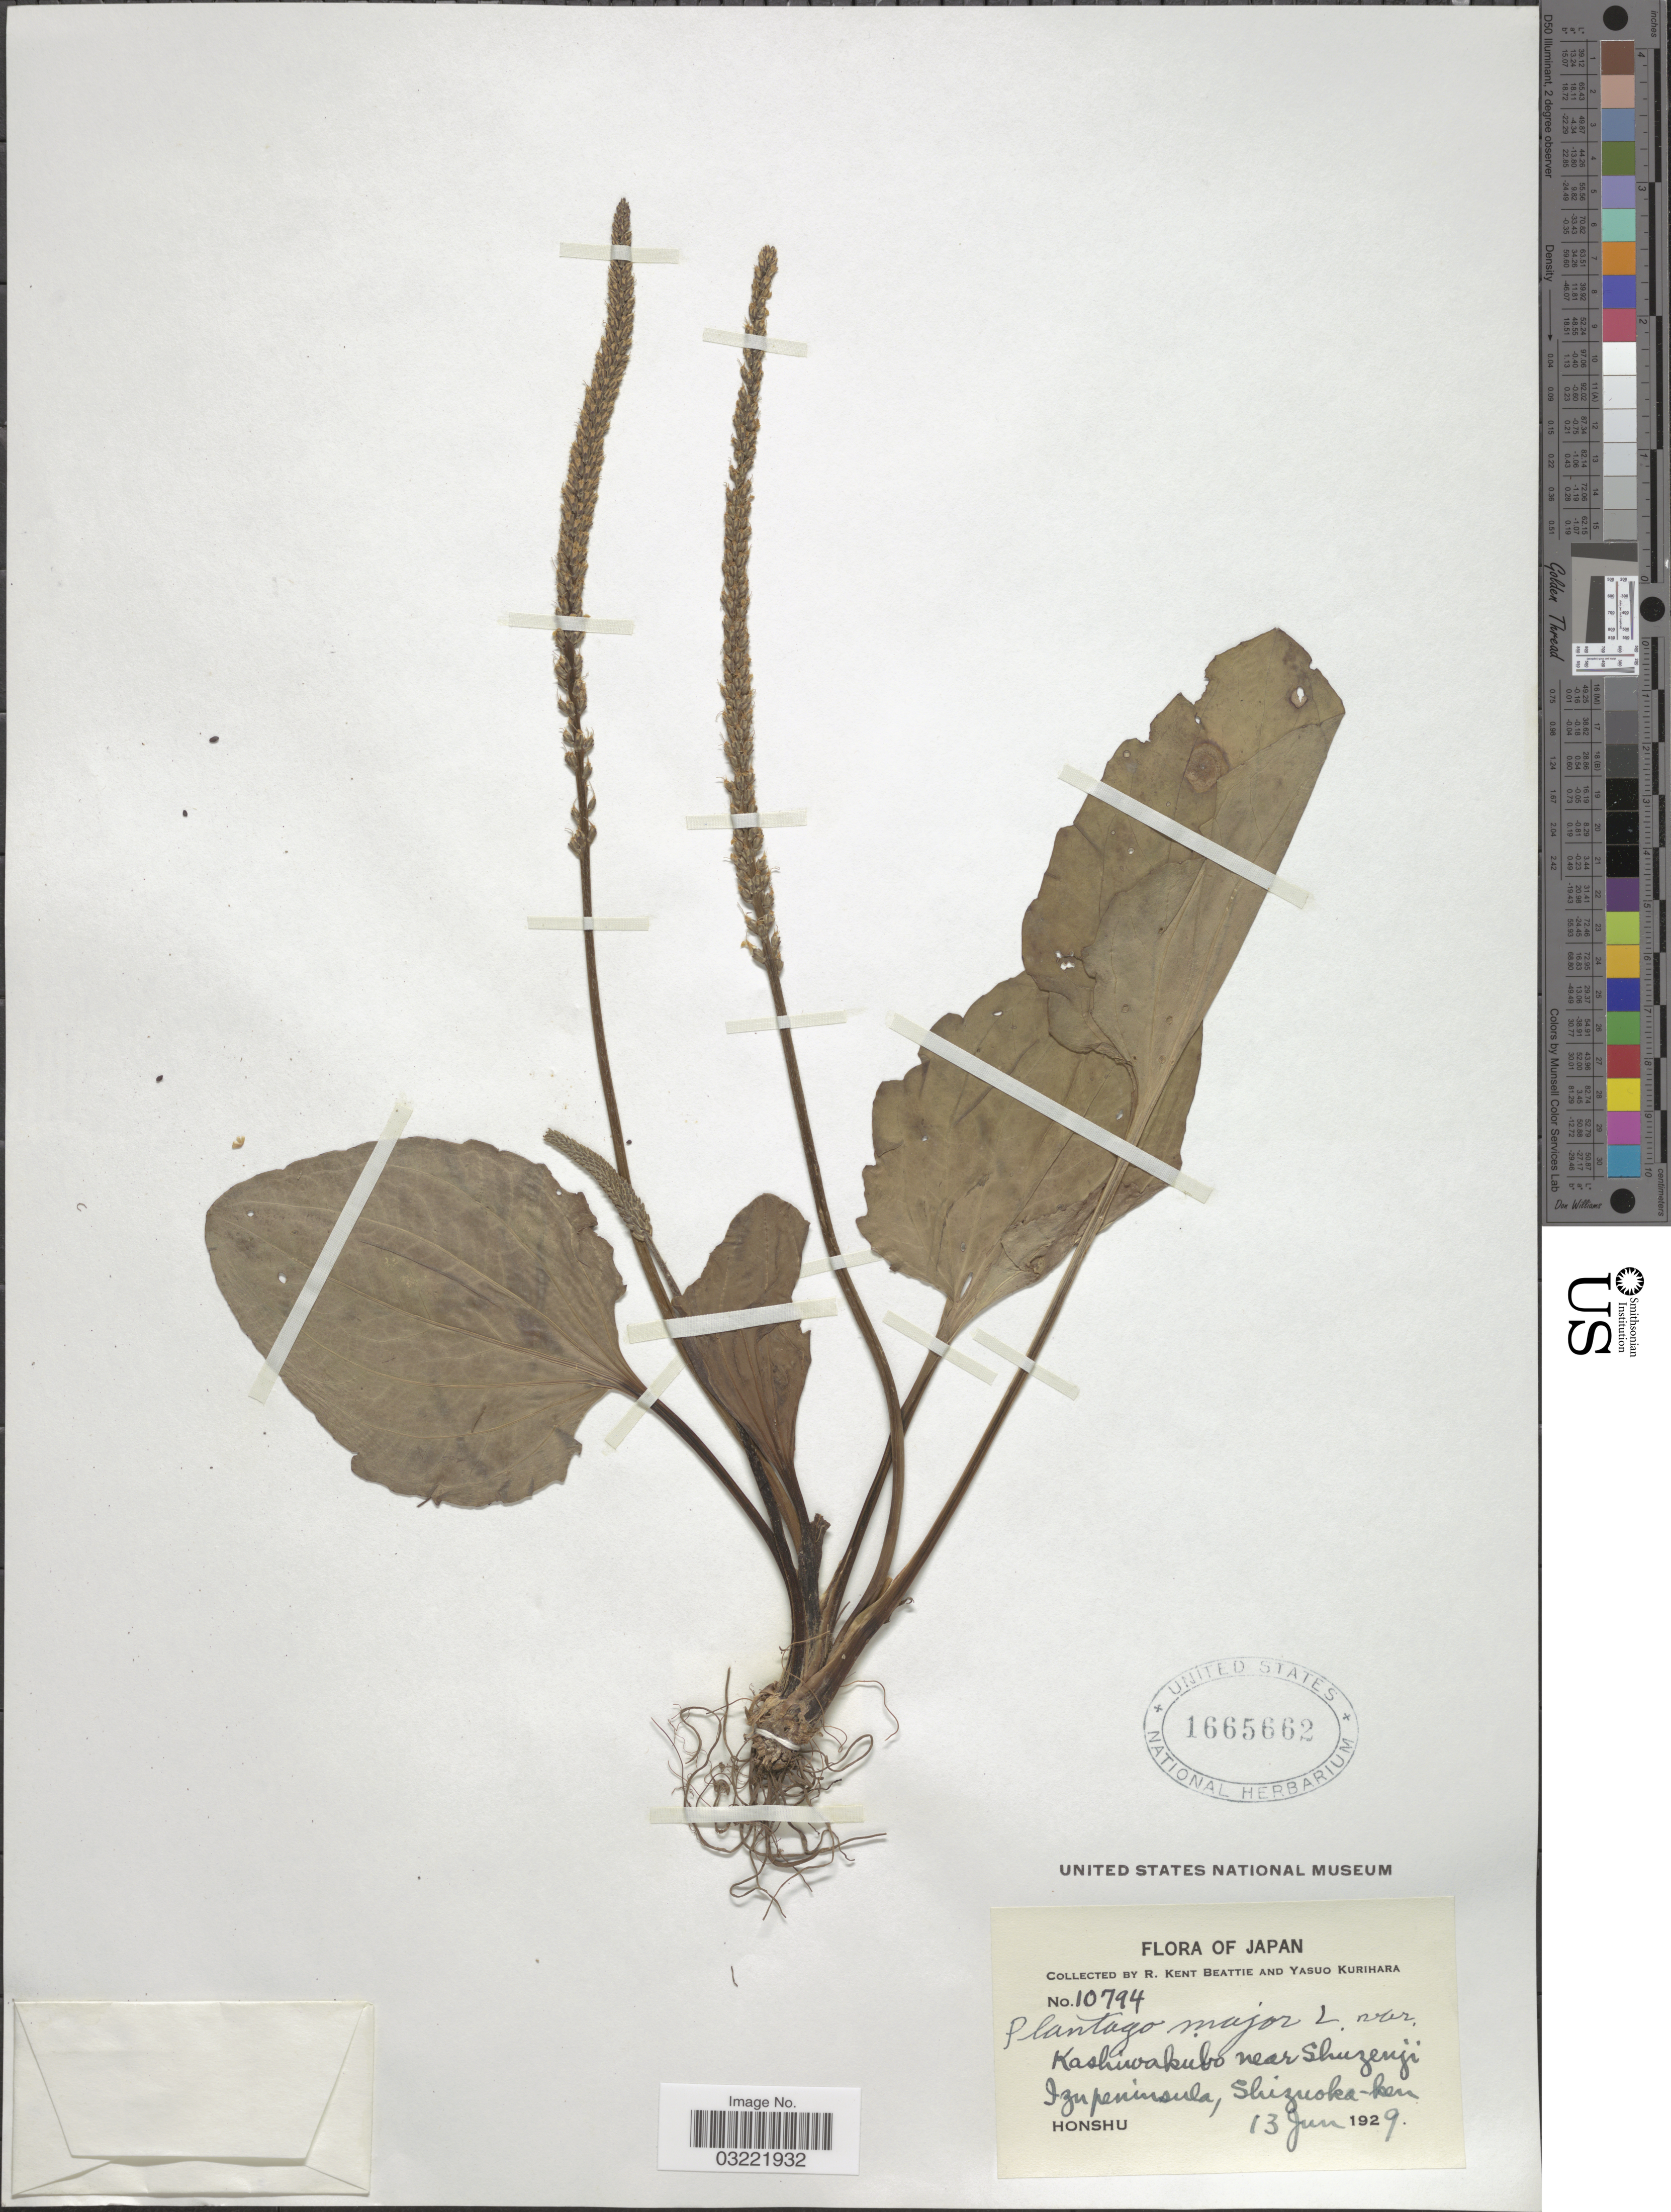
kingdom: Plantae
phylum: Tracheophyta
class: Magnoliopsida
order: Lamiales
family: Plantaginaceae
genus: Plantago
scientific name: Plantago asiatica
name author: L.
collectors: R. K. Beattie & Y. Kurihara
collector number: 10794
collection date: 1929-06-13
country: Japan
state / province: Sizuoka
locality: Kashiwakubo near Shuzenji Izu peninsula, Shizuoka-ken. Honshu.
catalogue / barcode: US 1665662